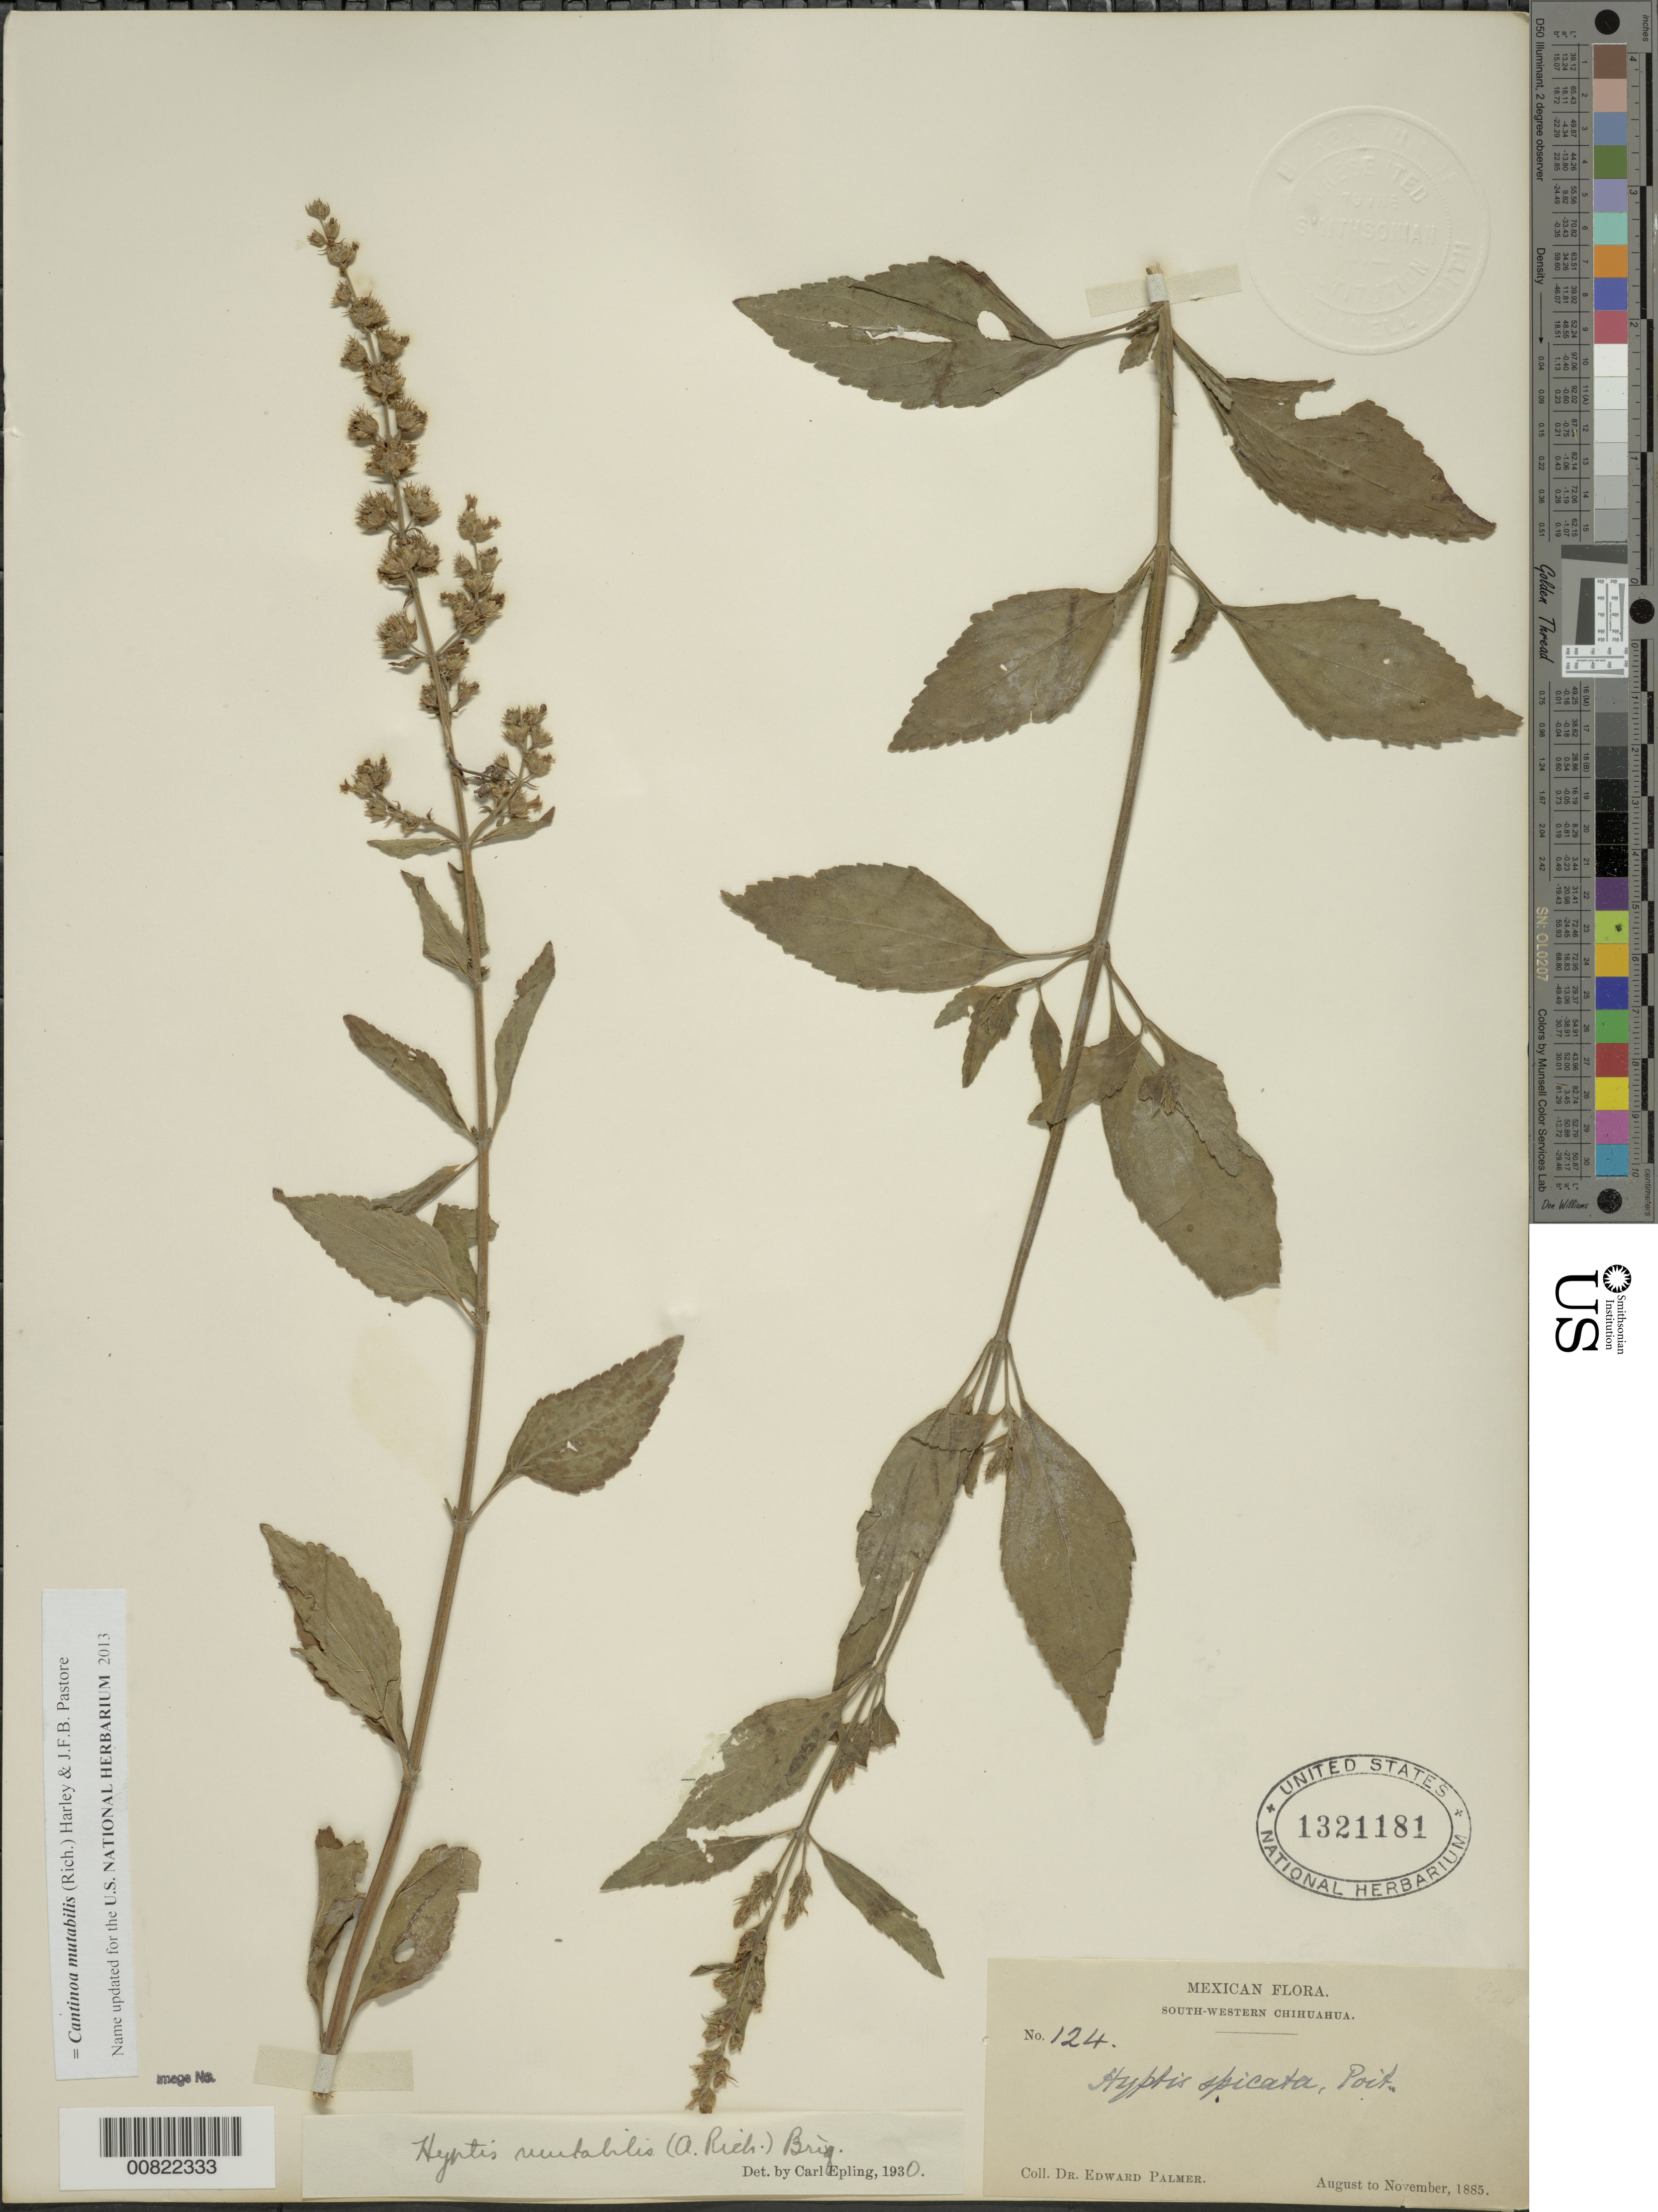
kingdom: Plantae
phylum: Tracheophyta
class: Magnoliopsida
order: Lamiales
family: Lamiaceae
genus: Cantinoa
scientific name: Cantinoa mutabilis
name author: (Epling) Harley & J.F.B. Pastore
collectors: E. Palmer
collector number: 124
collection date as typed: Aug 1885 to -- Nov 1885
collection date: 1885-08/1885-11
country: Mexico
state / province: Chihuahua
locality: South-Western Chihuahua.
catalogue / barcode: US 1321181